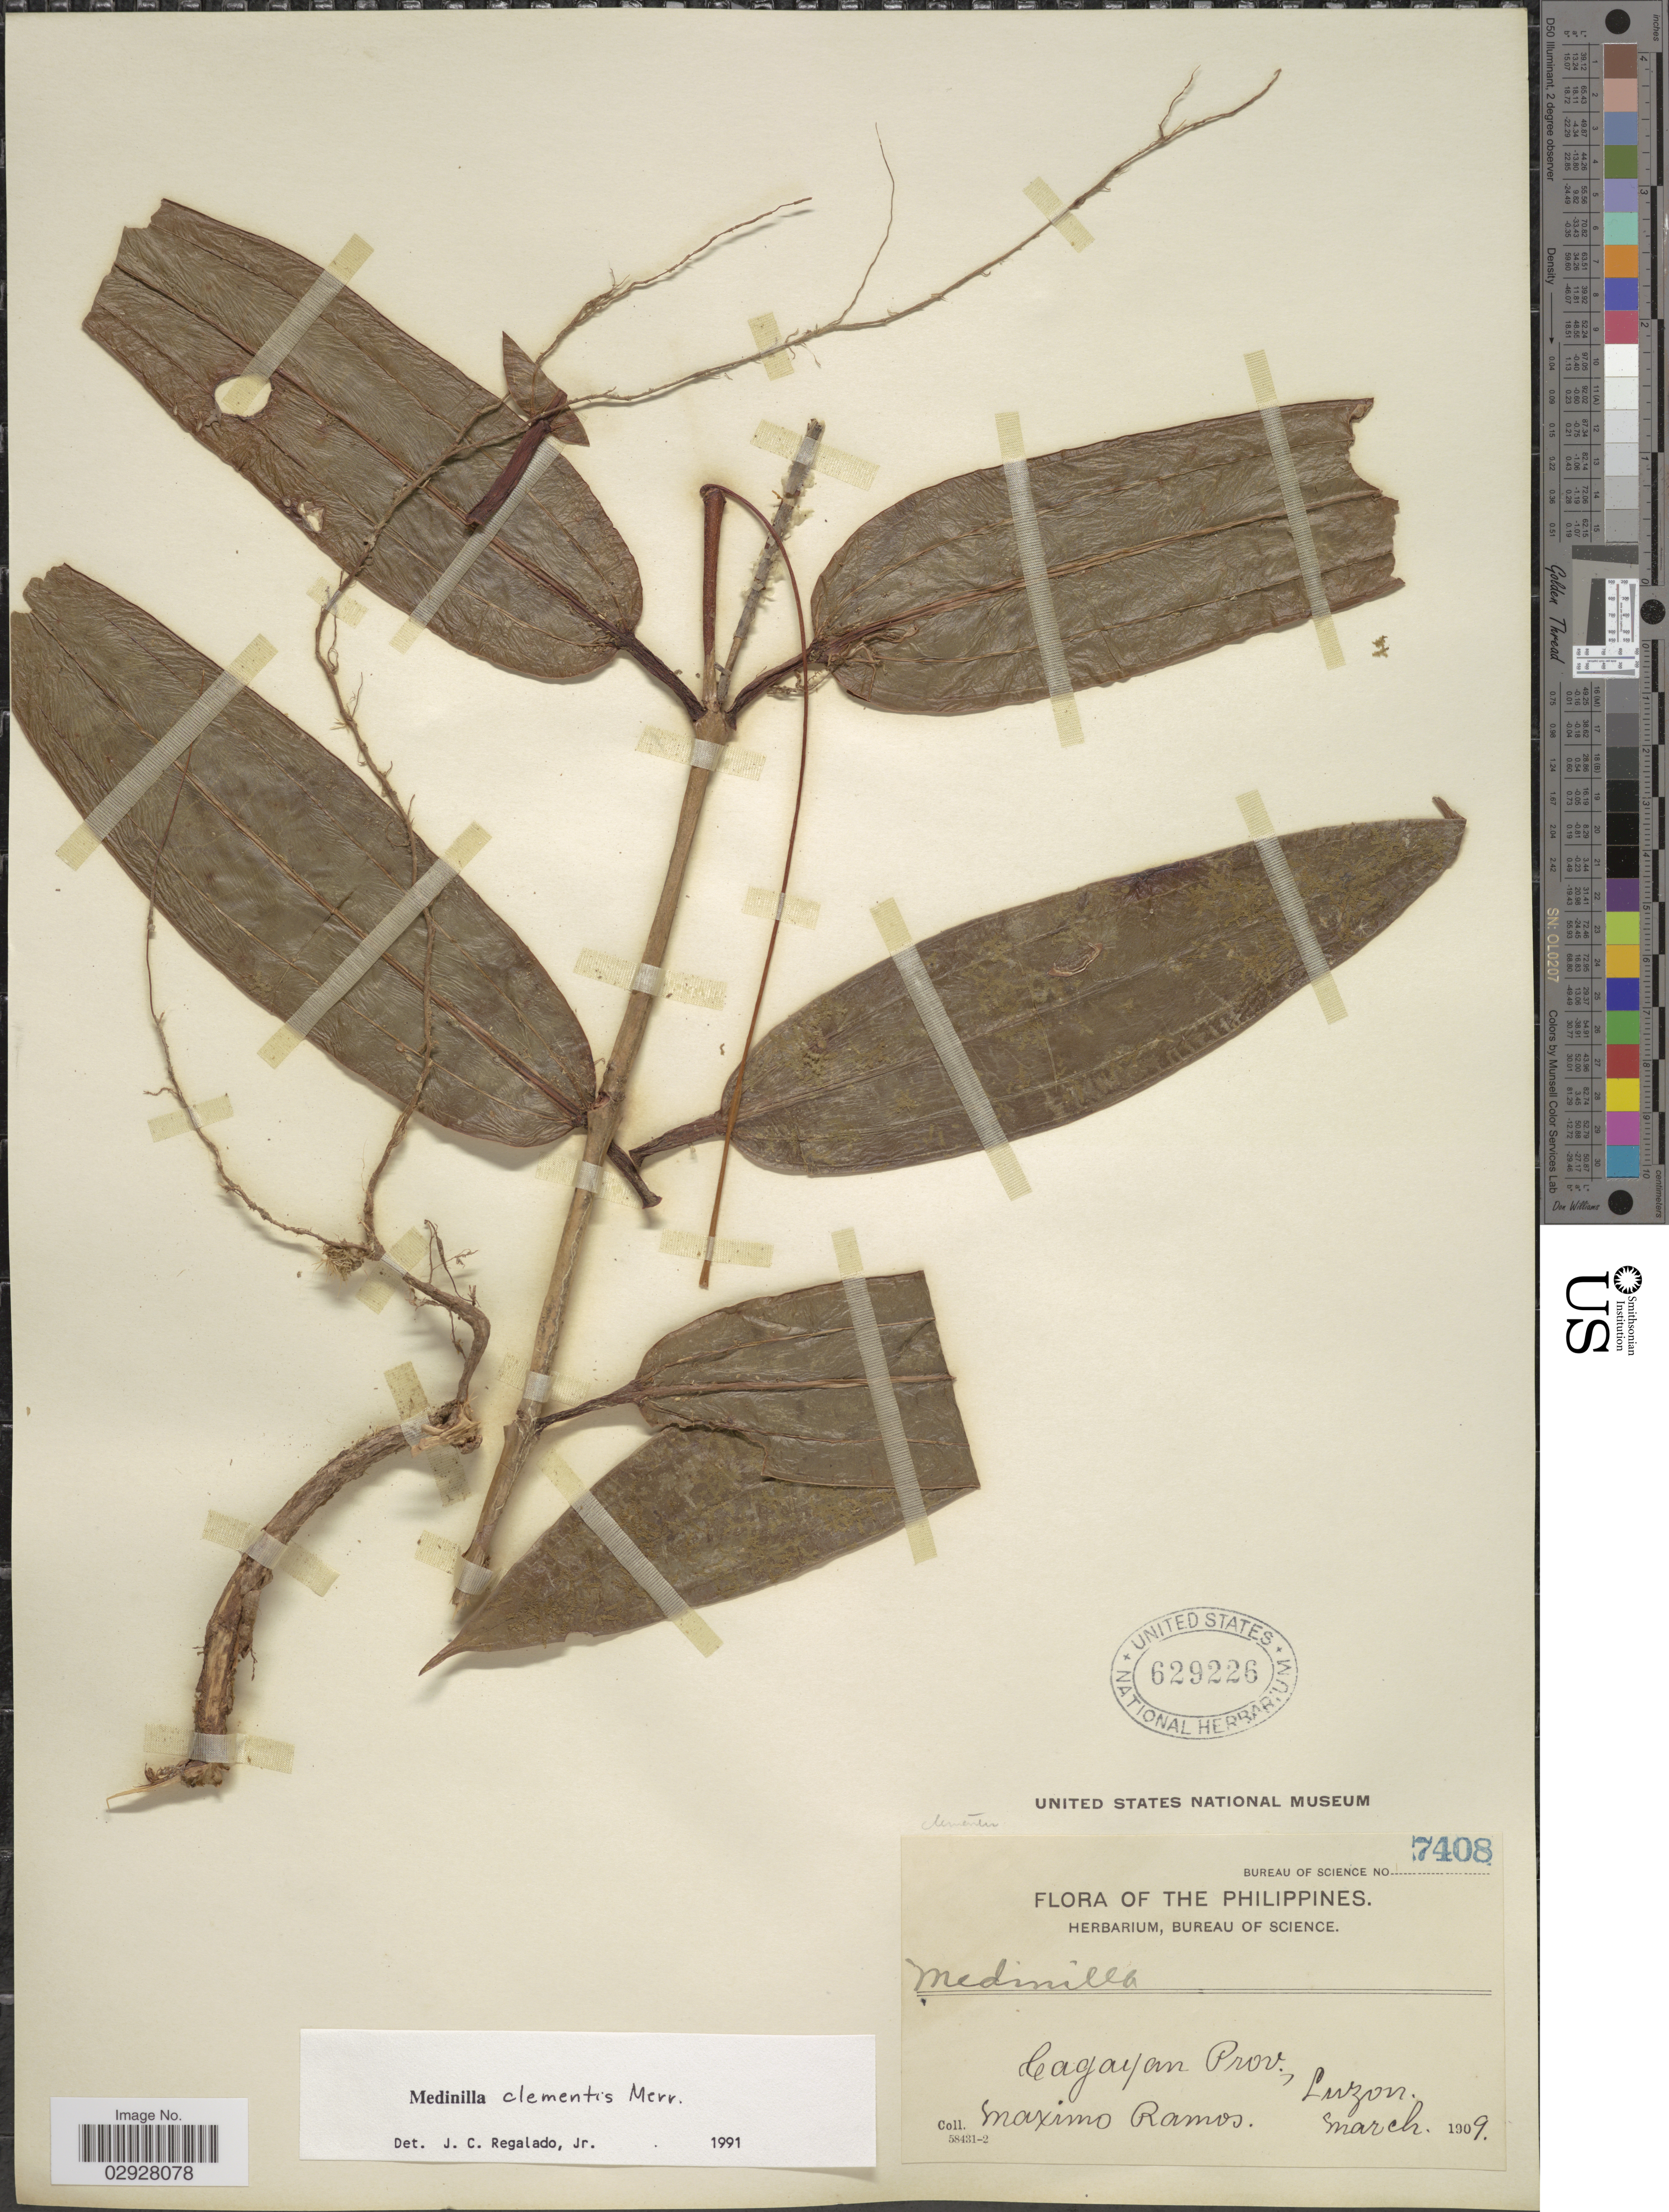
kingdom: Plantae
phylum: Tracheophyta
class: Magnoliopsida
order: Myrtales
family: Melastomataceae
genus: Medinilla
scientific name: Medinilla clementis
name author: Merr.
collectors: M. Ramos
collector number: Bureau of Science 7408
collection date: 1909-03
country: Philippines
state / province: Cagayan Valley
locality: Cagayan Prov., Luzon.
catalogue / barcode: US 629226